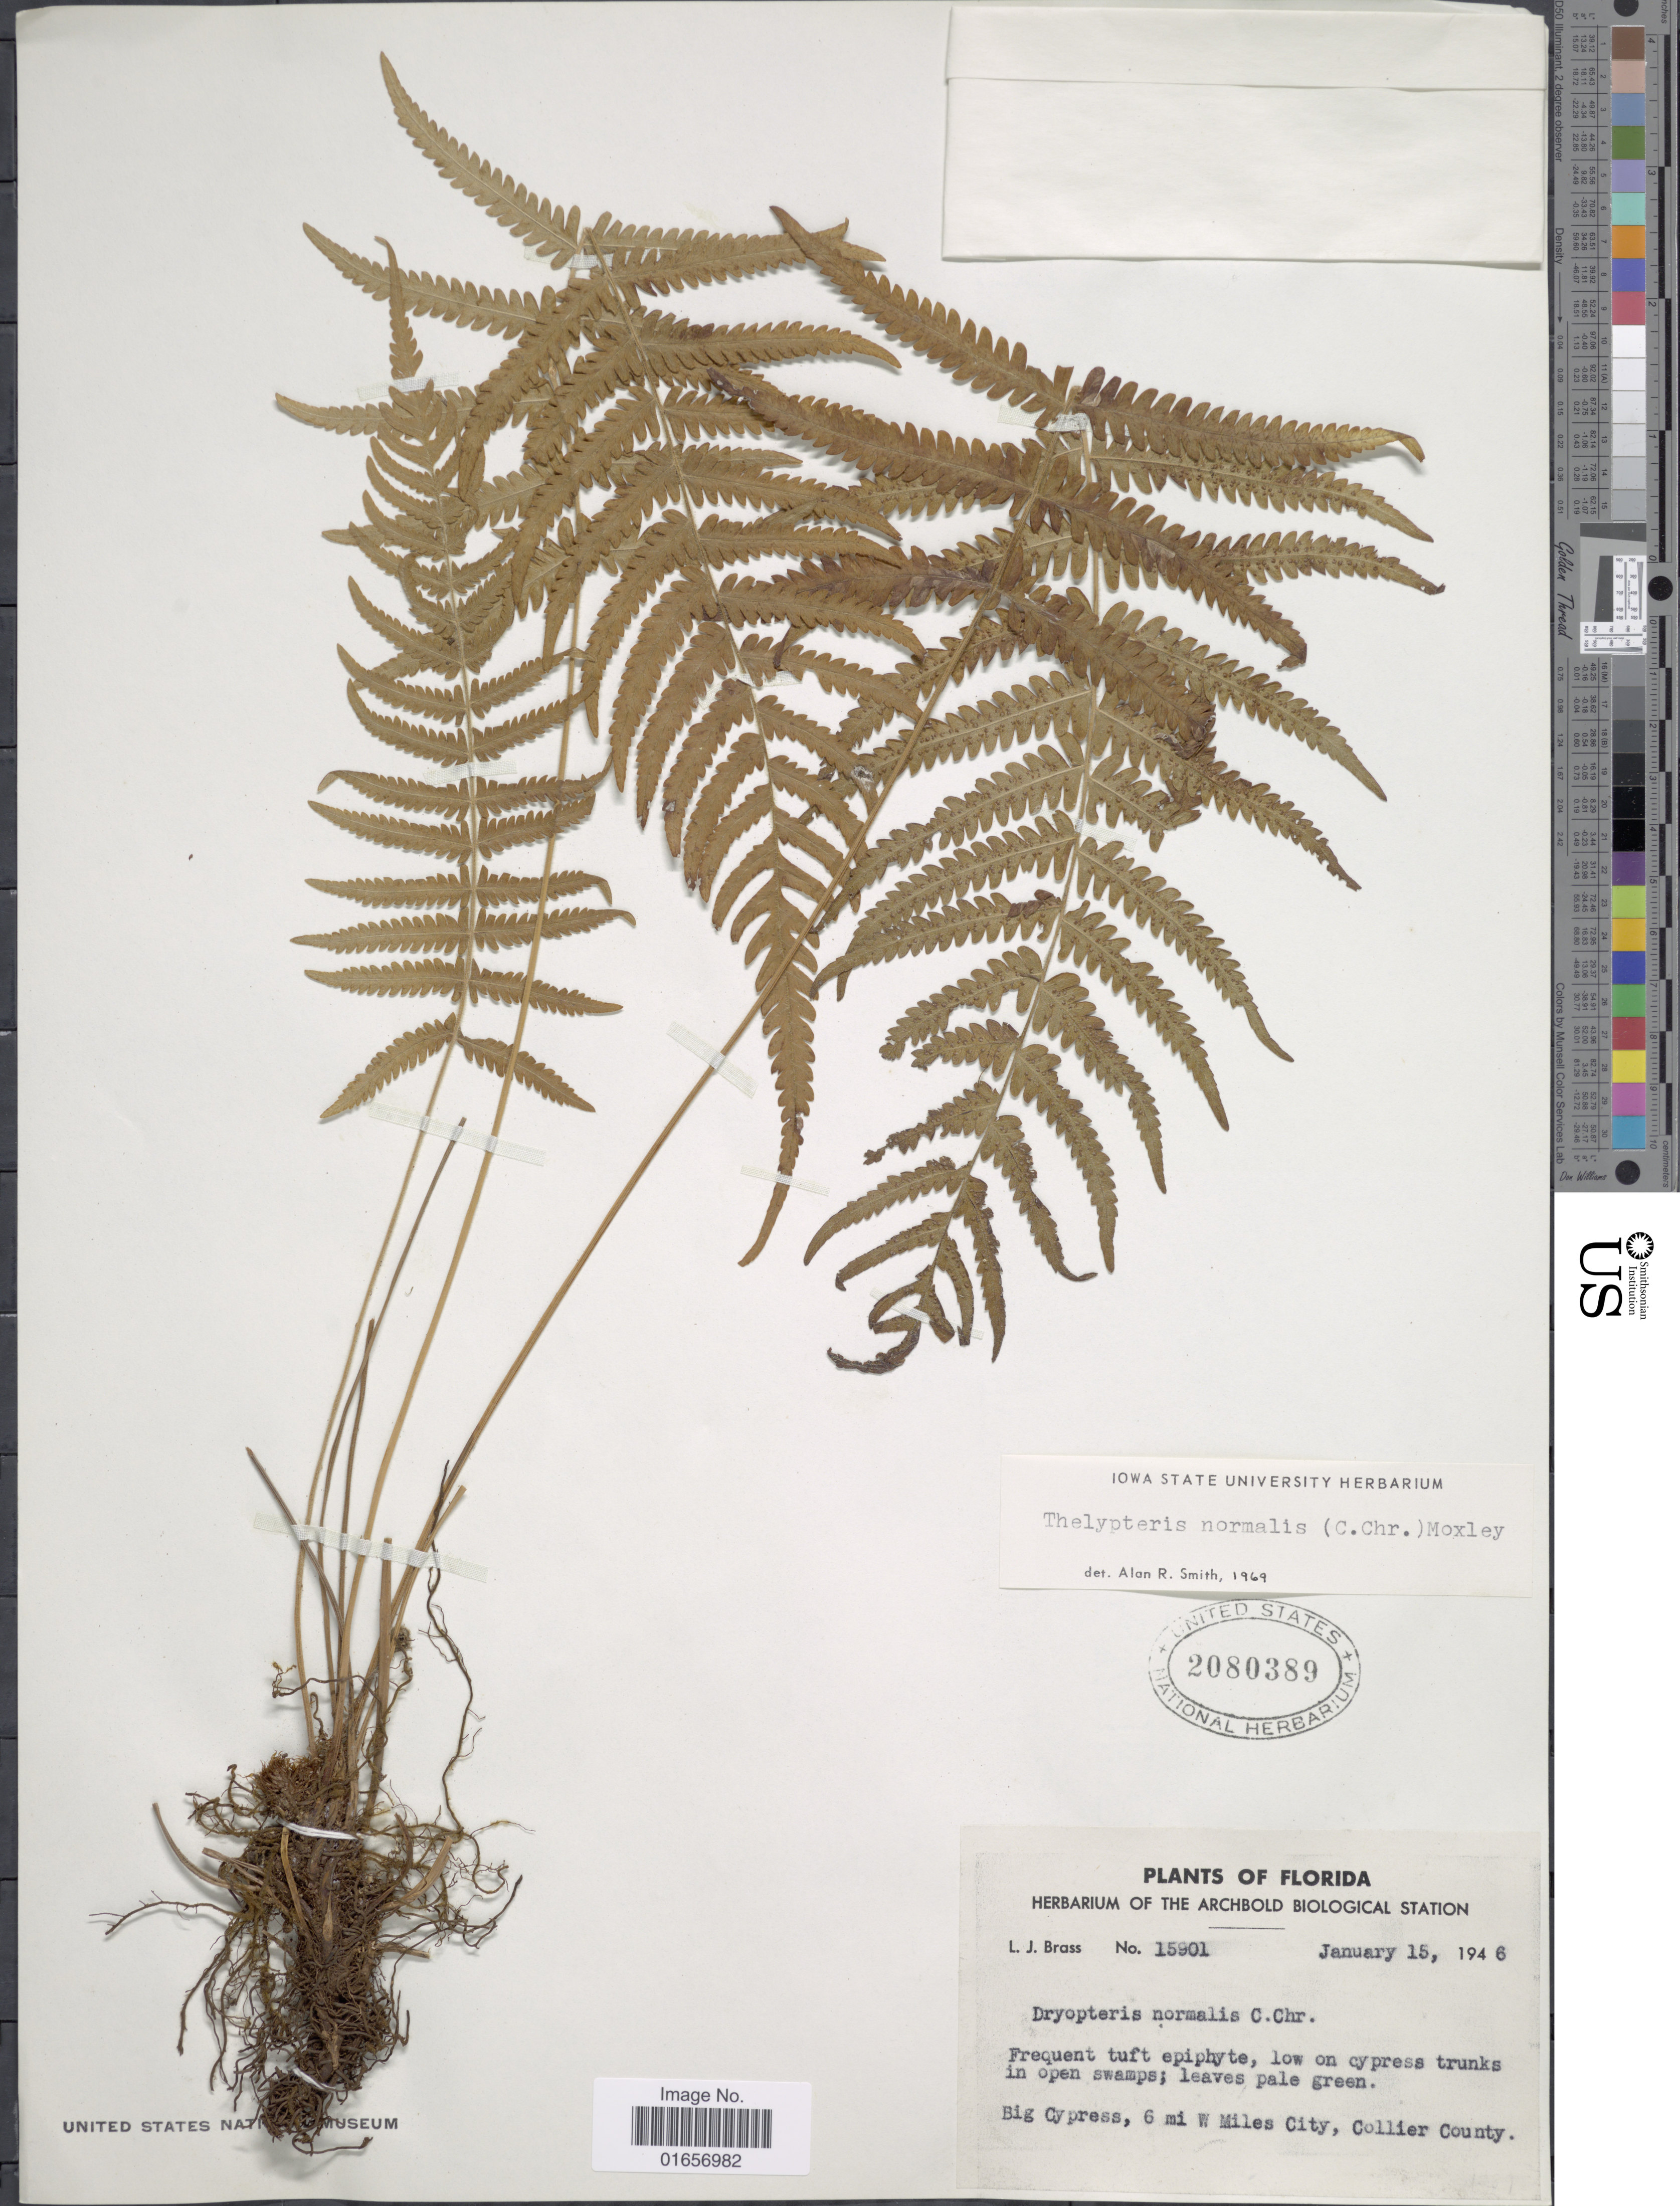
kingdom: Plantae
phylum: Tracheophyta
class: Polypodiopsida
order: Polypodiales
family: Thelypteridaceae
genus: Christella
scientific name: Christella kunthii comb. ined.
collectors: L. J. Brass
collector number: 15901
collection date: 1946-01-15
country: United States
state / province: Florida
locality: Big Cypress, 6 mi W Miles City, Collier County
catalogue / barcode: US 2080389